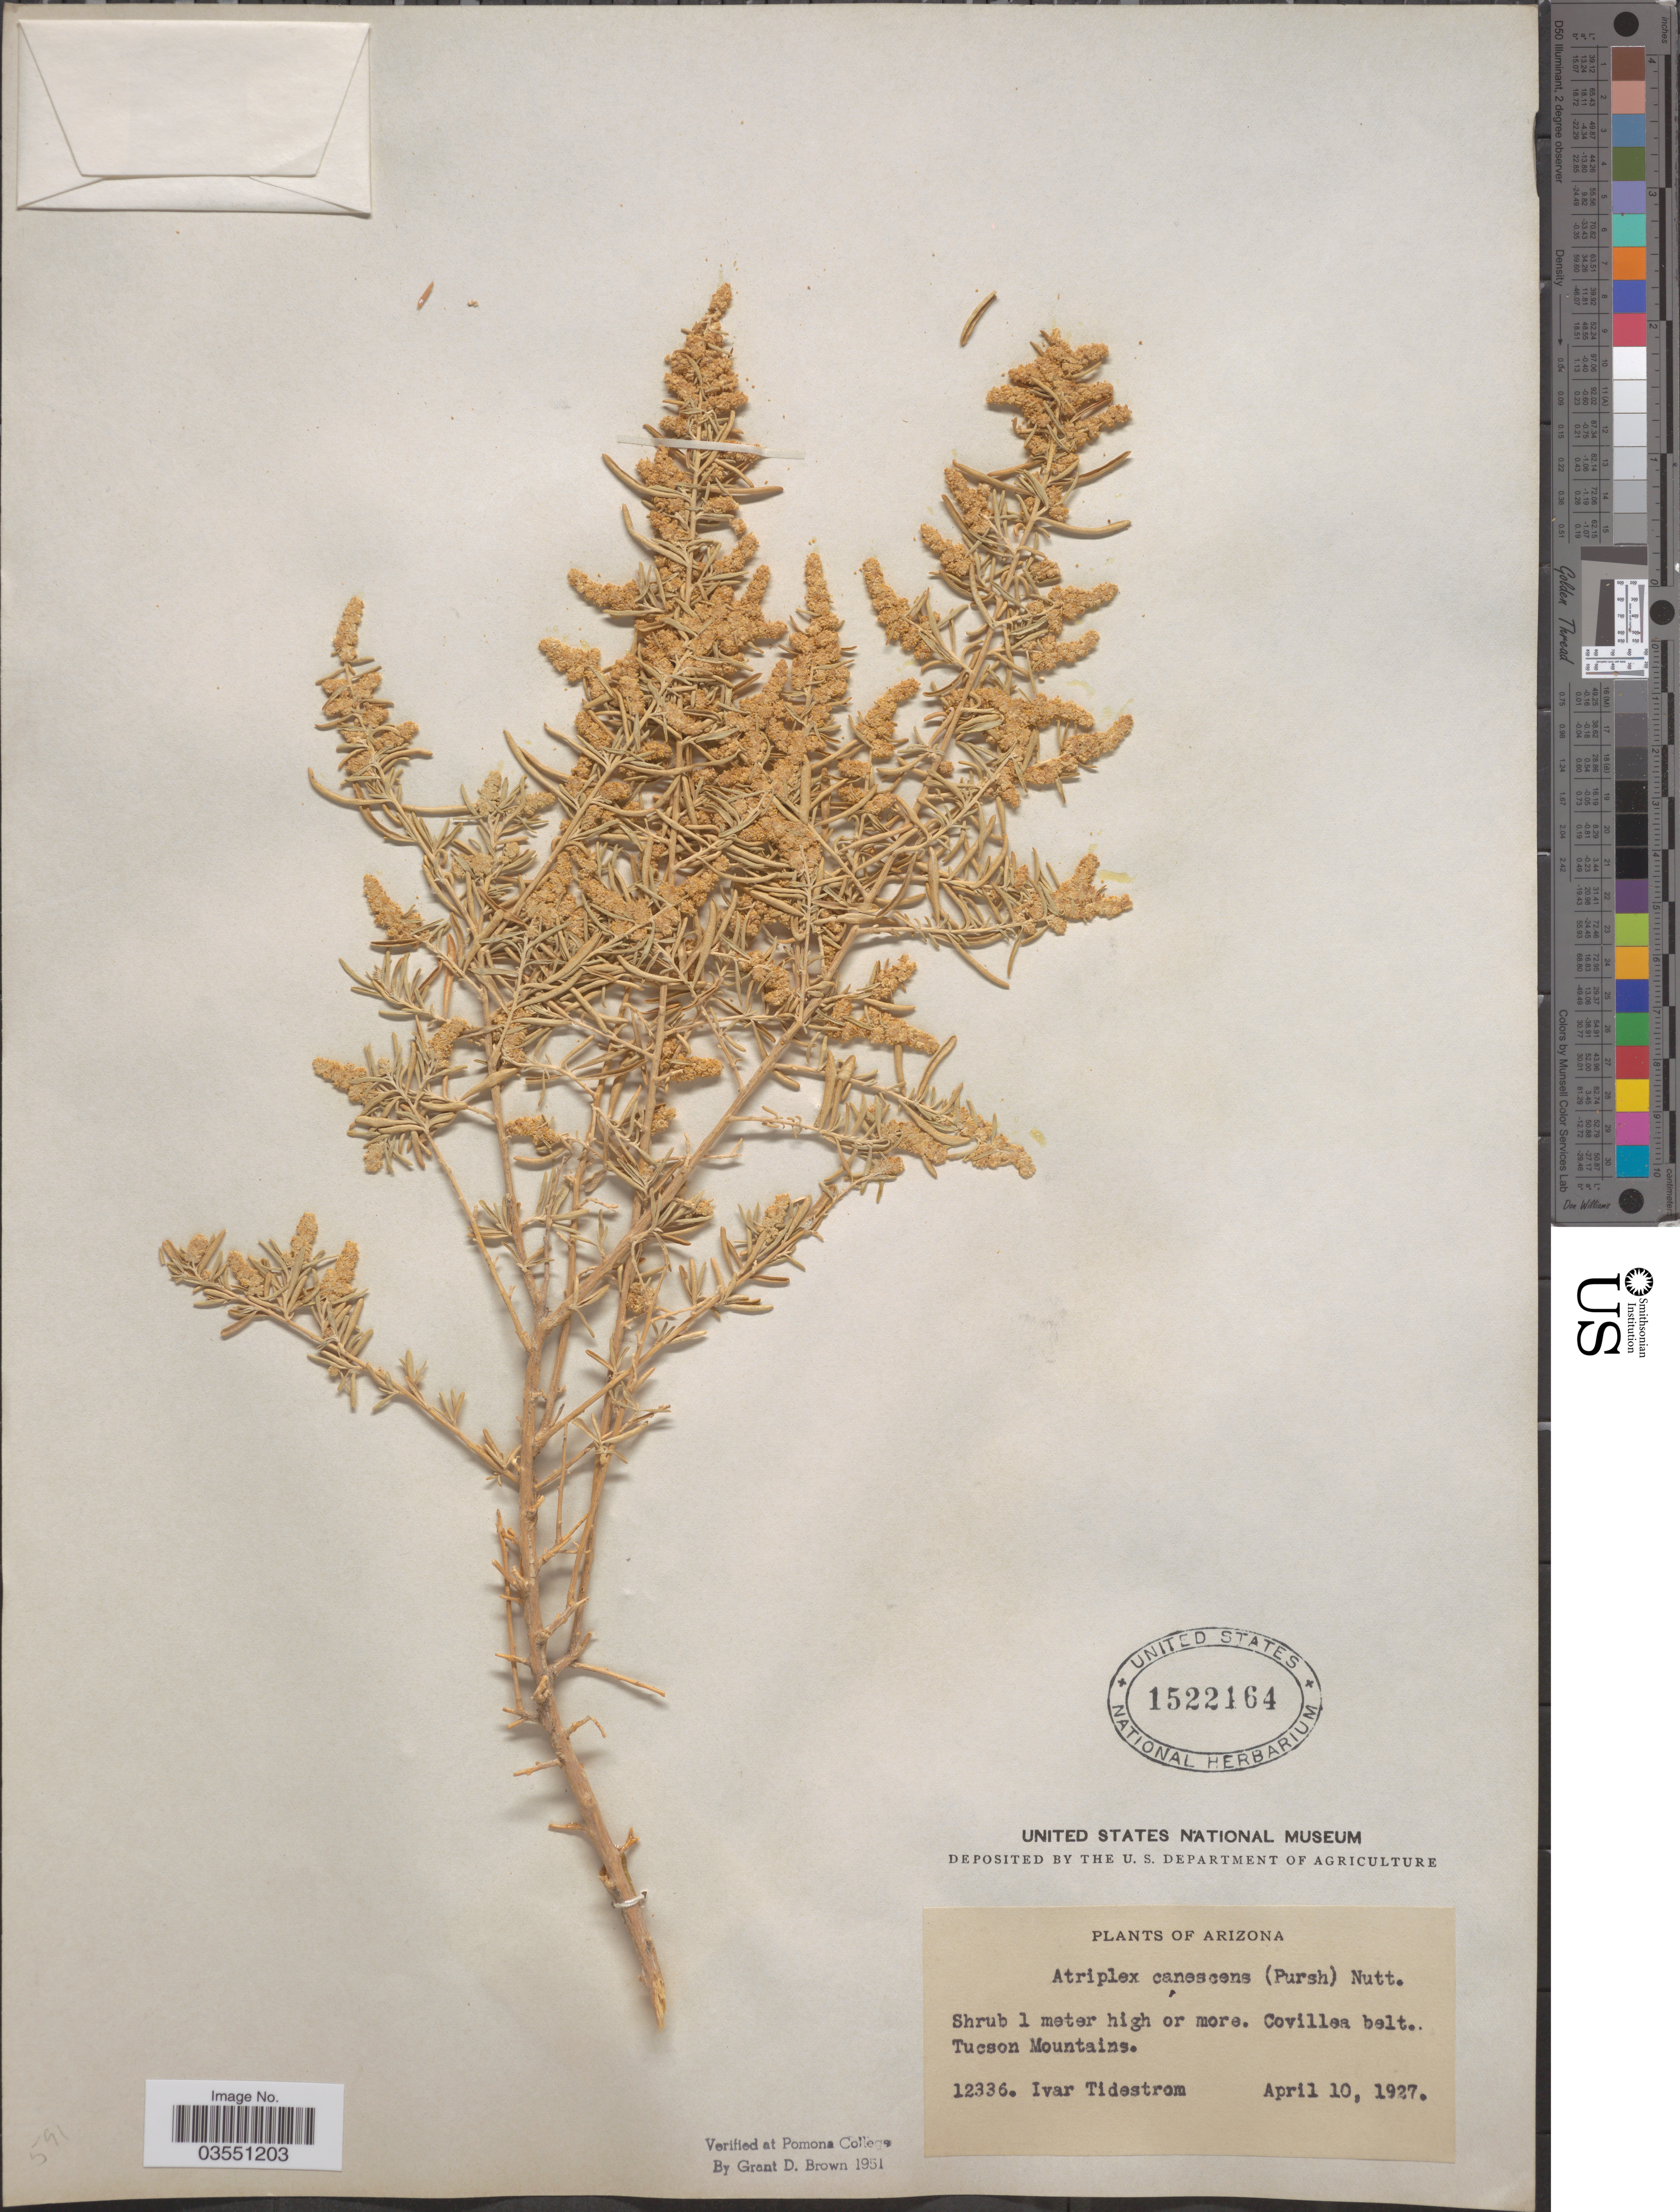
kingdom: Plantae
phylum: Tracheophyta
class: Magnoliopsida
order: Caryophyllales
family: Amaranthaceae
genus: Atriplex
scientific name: Atriplex canescens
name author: (Pursh) Nutt.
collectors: I. F. Tidestrom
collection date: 1927-04-10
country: United States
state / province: Arizona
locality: Covillea belt. Tucson Mountains.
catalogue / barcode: US 1522164